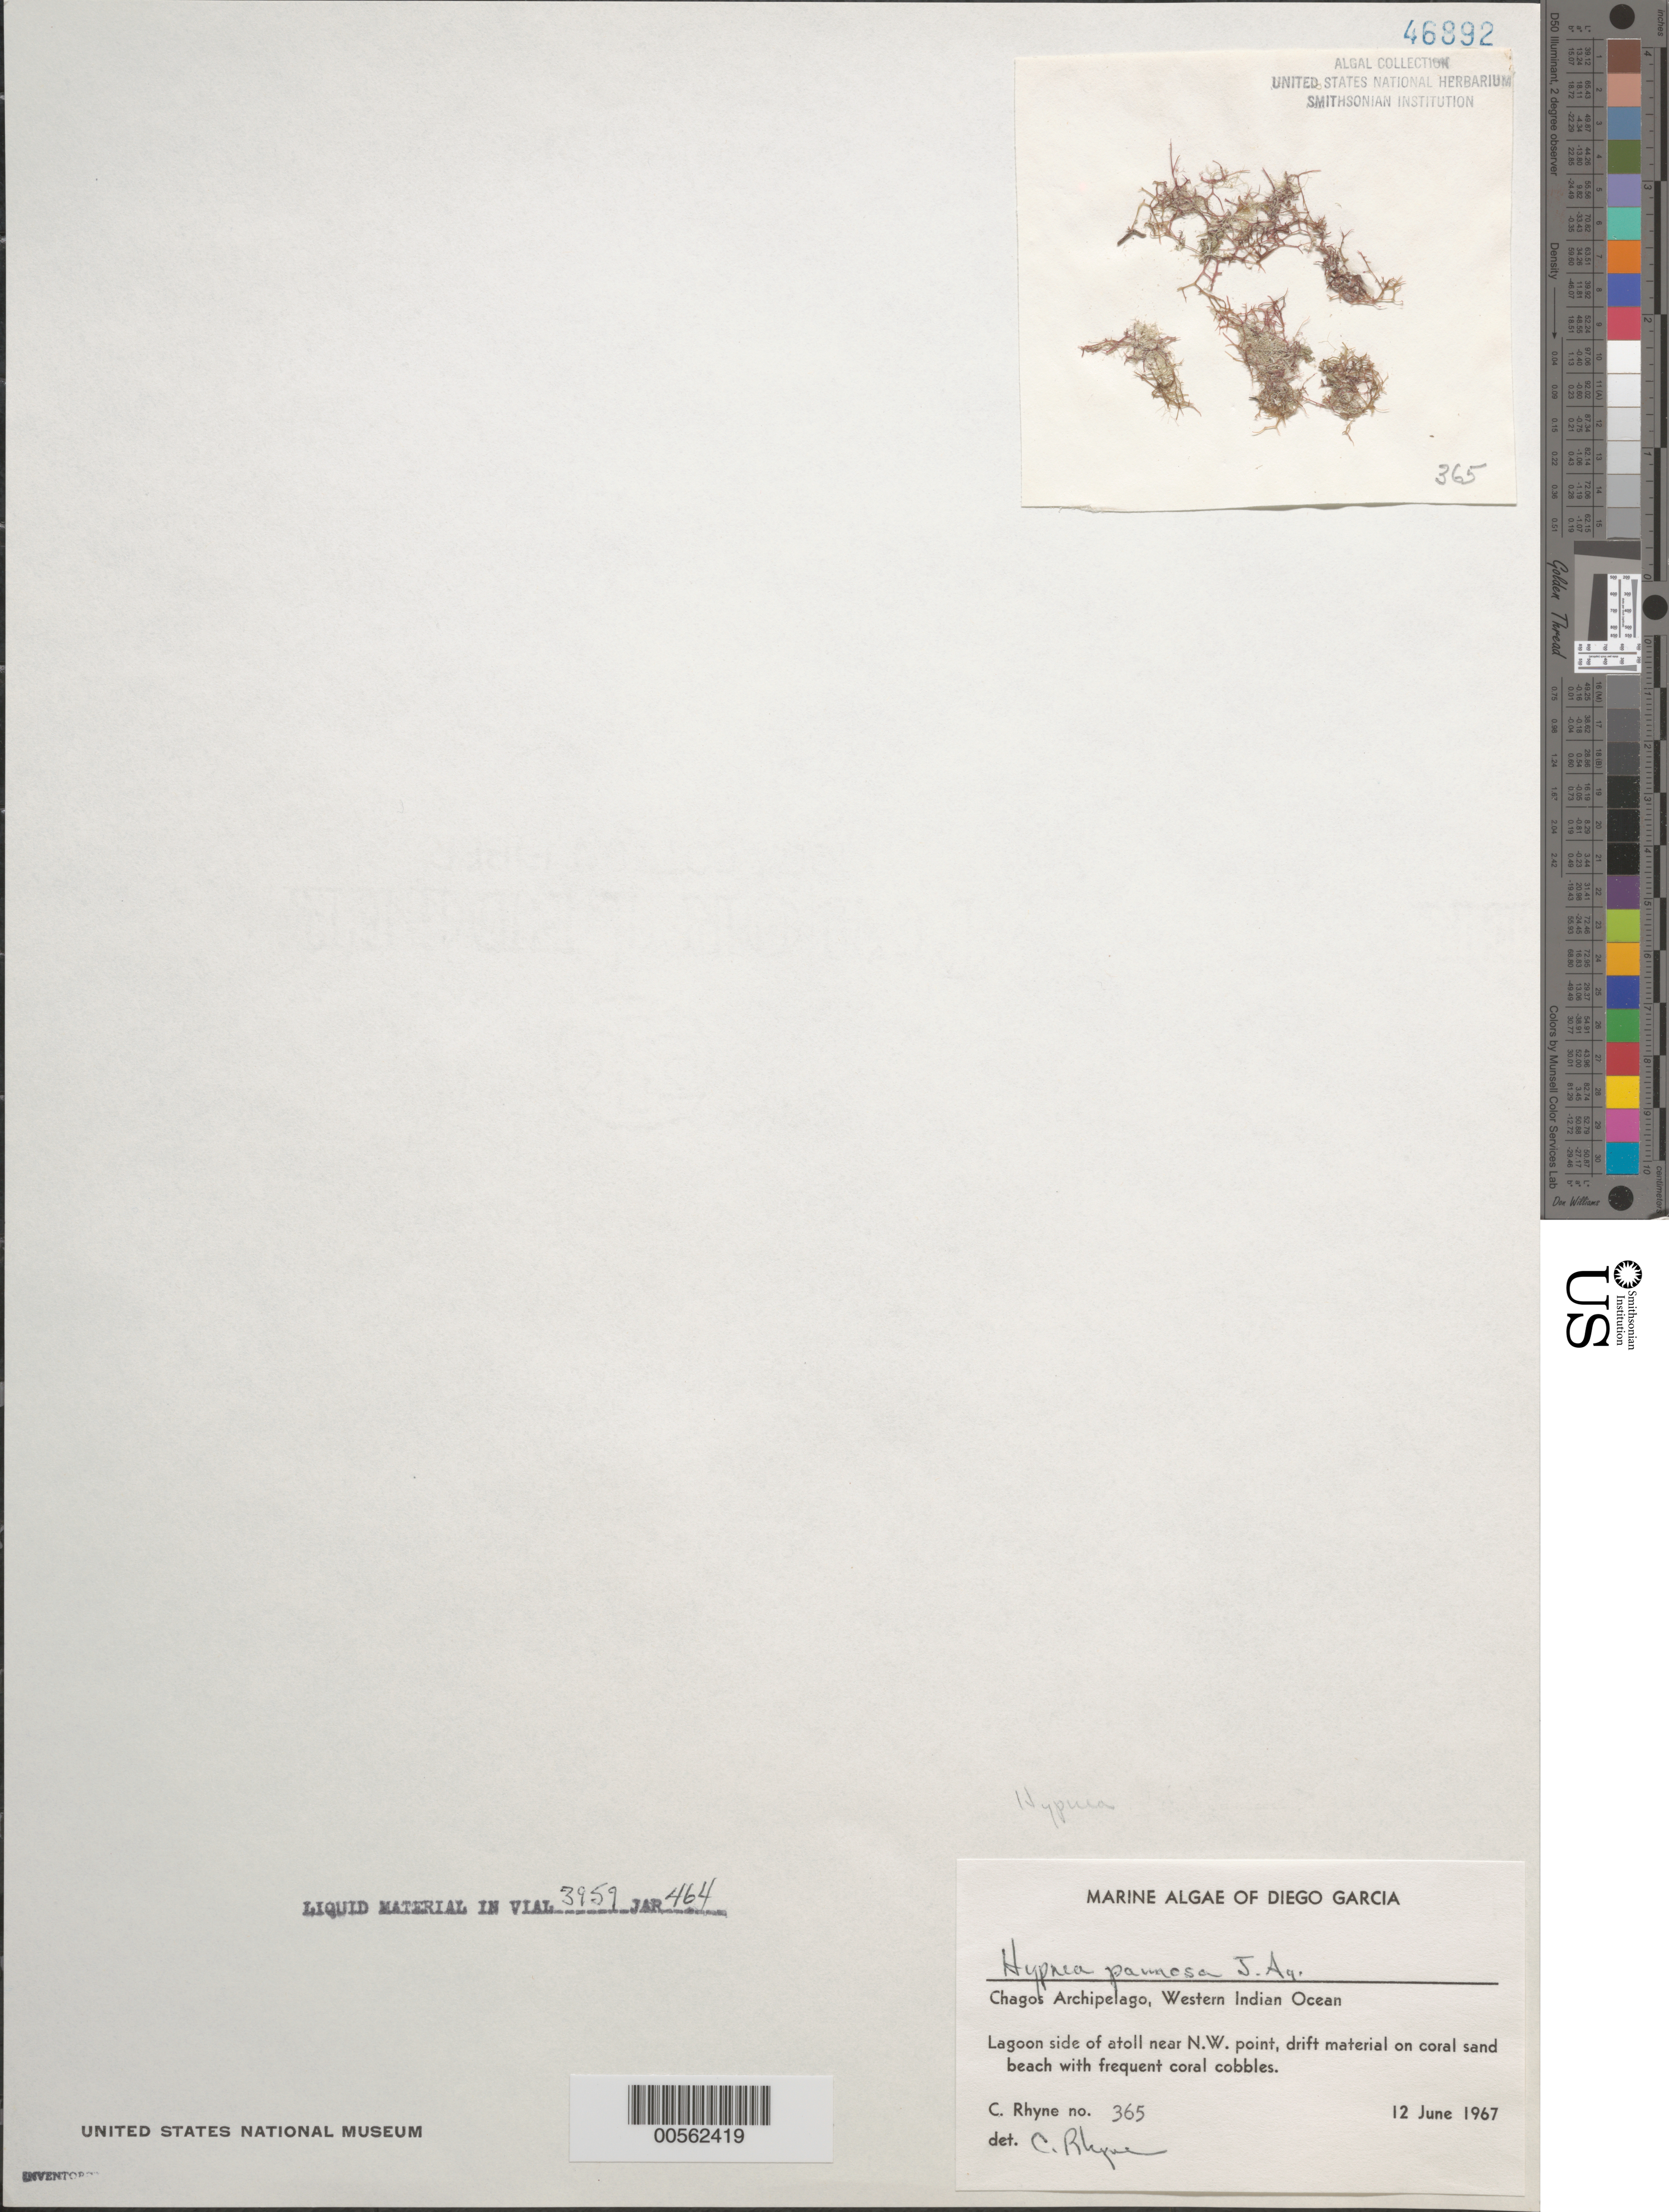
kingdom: Plantae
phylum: Rhodophyta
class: Florideophyceae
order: Gigartinales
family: Cystocloniaceae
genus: Hypnea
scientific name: Hypnea pannosa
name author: J. Agardh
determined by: Rhyne, C. F.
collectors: C. Rhyne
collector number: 365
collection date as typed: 12 Jun 1967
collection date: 1967-06-12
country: British Indian Ocean Territory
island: Diego Garcia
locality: Atoll near Northwest Point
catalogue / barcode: US 46892